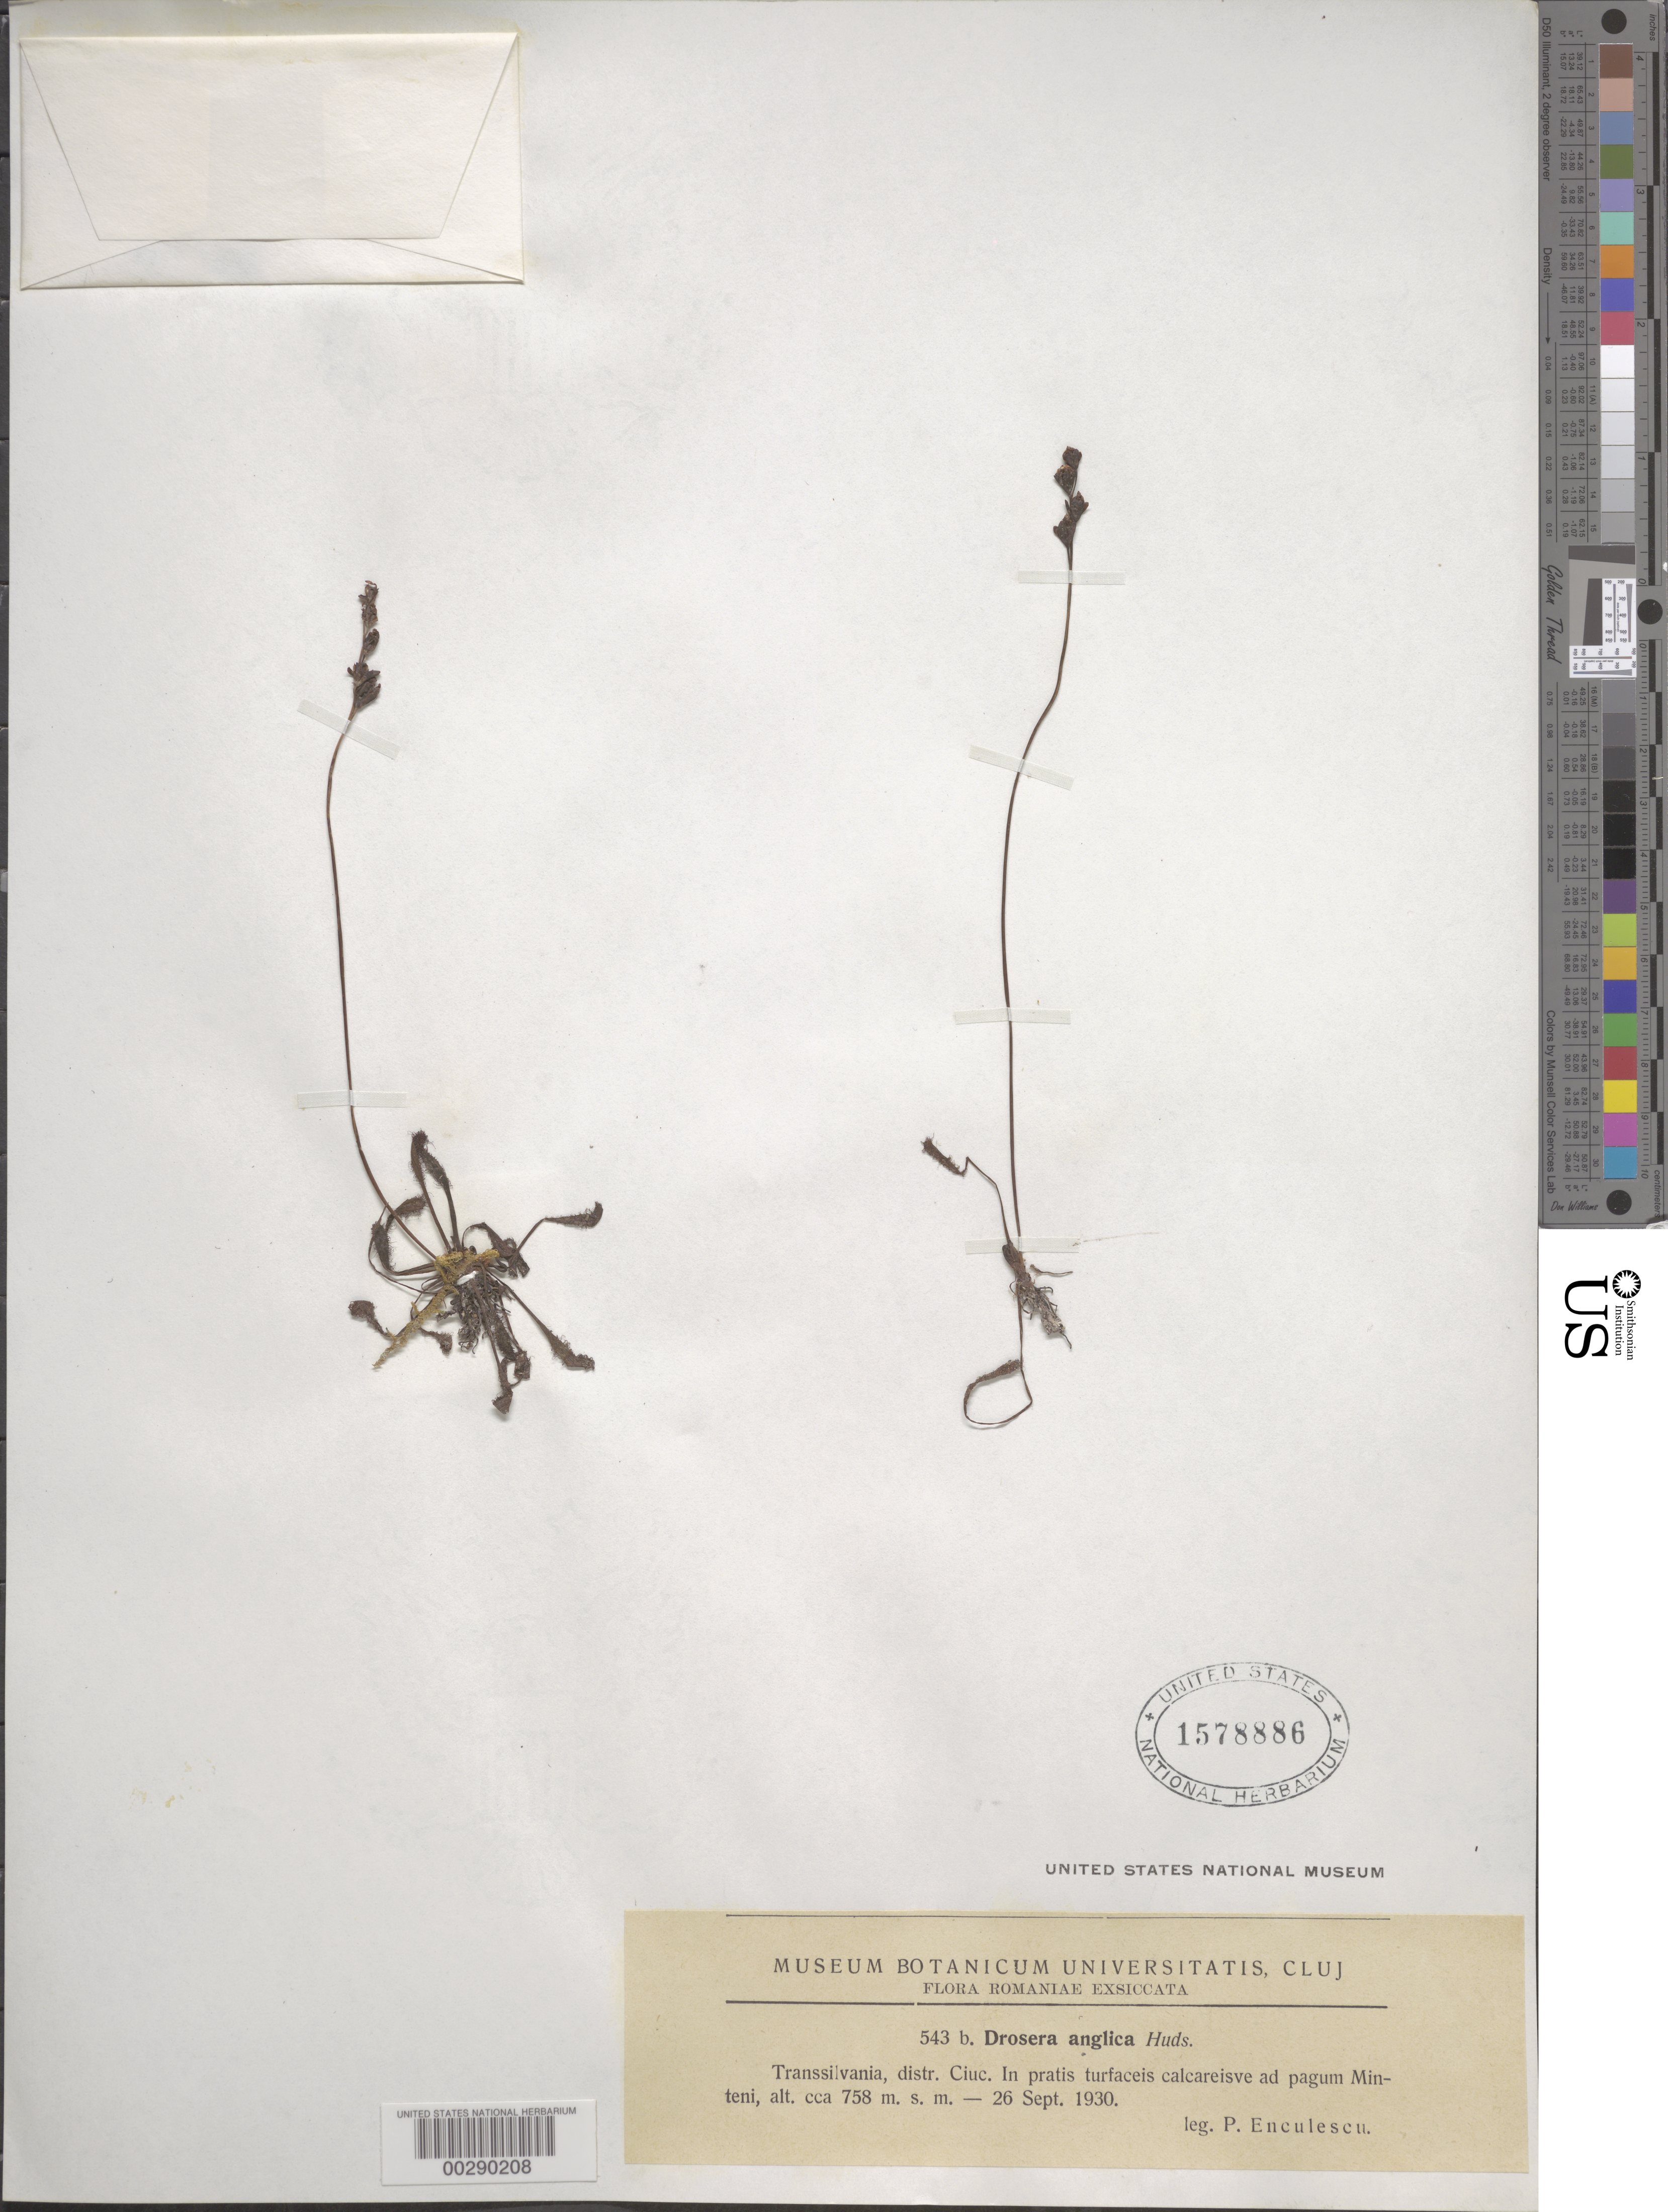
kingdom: Plantae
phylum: Tracheophyta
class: Magnoliopsida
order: Caryophyllales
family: Droseraceae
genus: Drosera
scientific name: Drosera anglica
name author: Huds.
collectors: P. Enculescu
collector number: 543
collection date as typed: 26 Sep 1930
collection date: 1930-09-26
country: Romania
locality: Transilvania, dist. ciuc, minteni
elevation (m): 758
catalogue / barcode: US 1578886